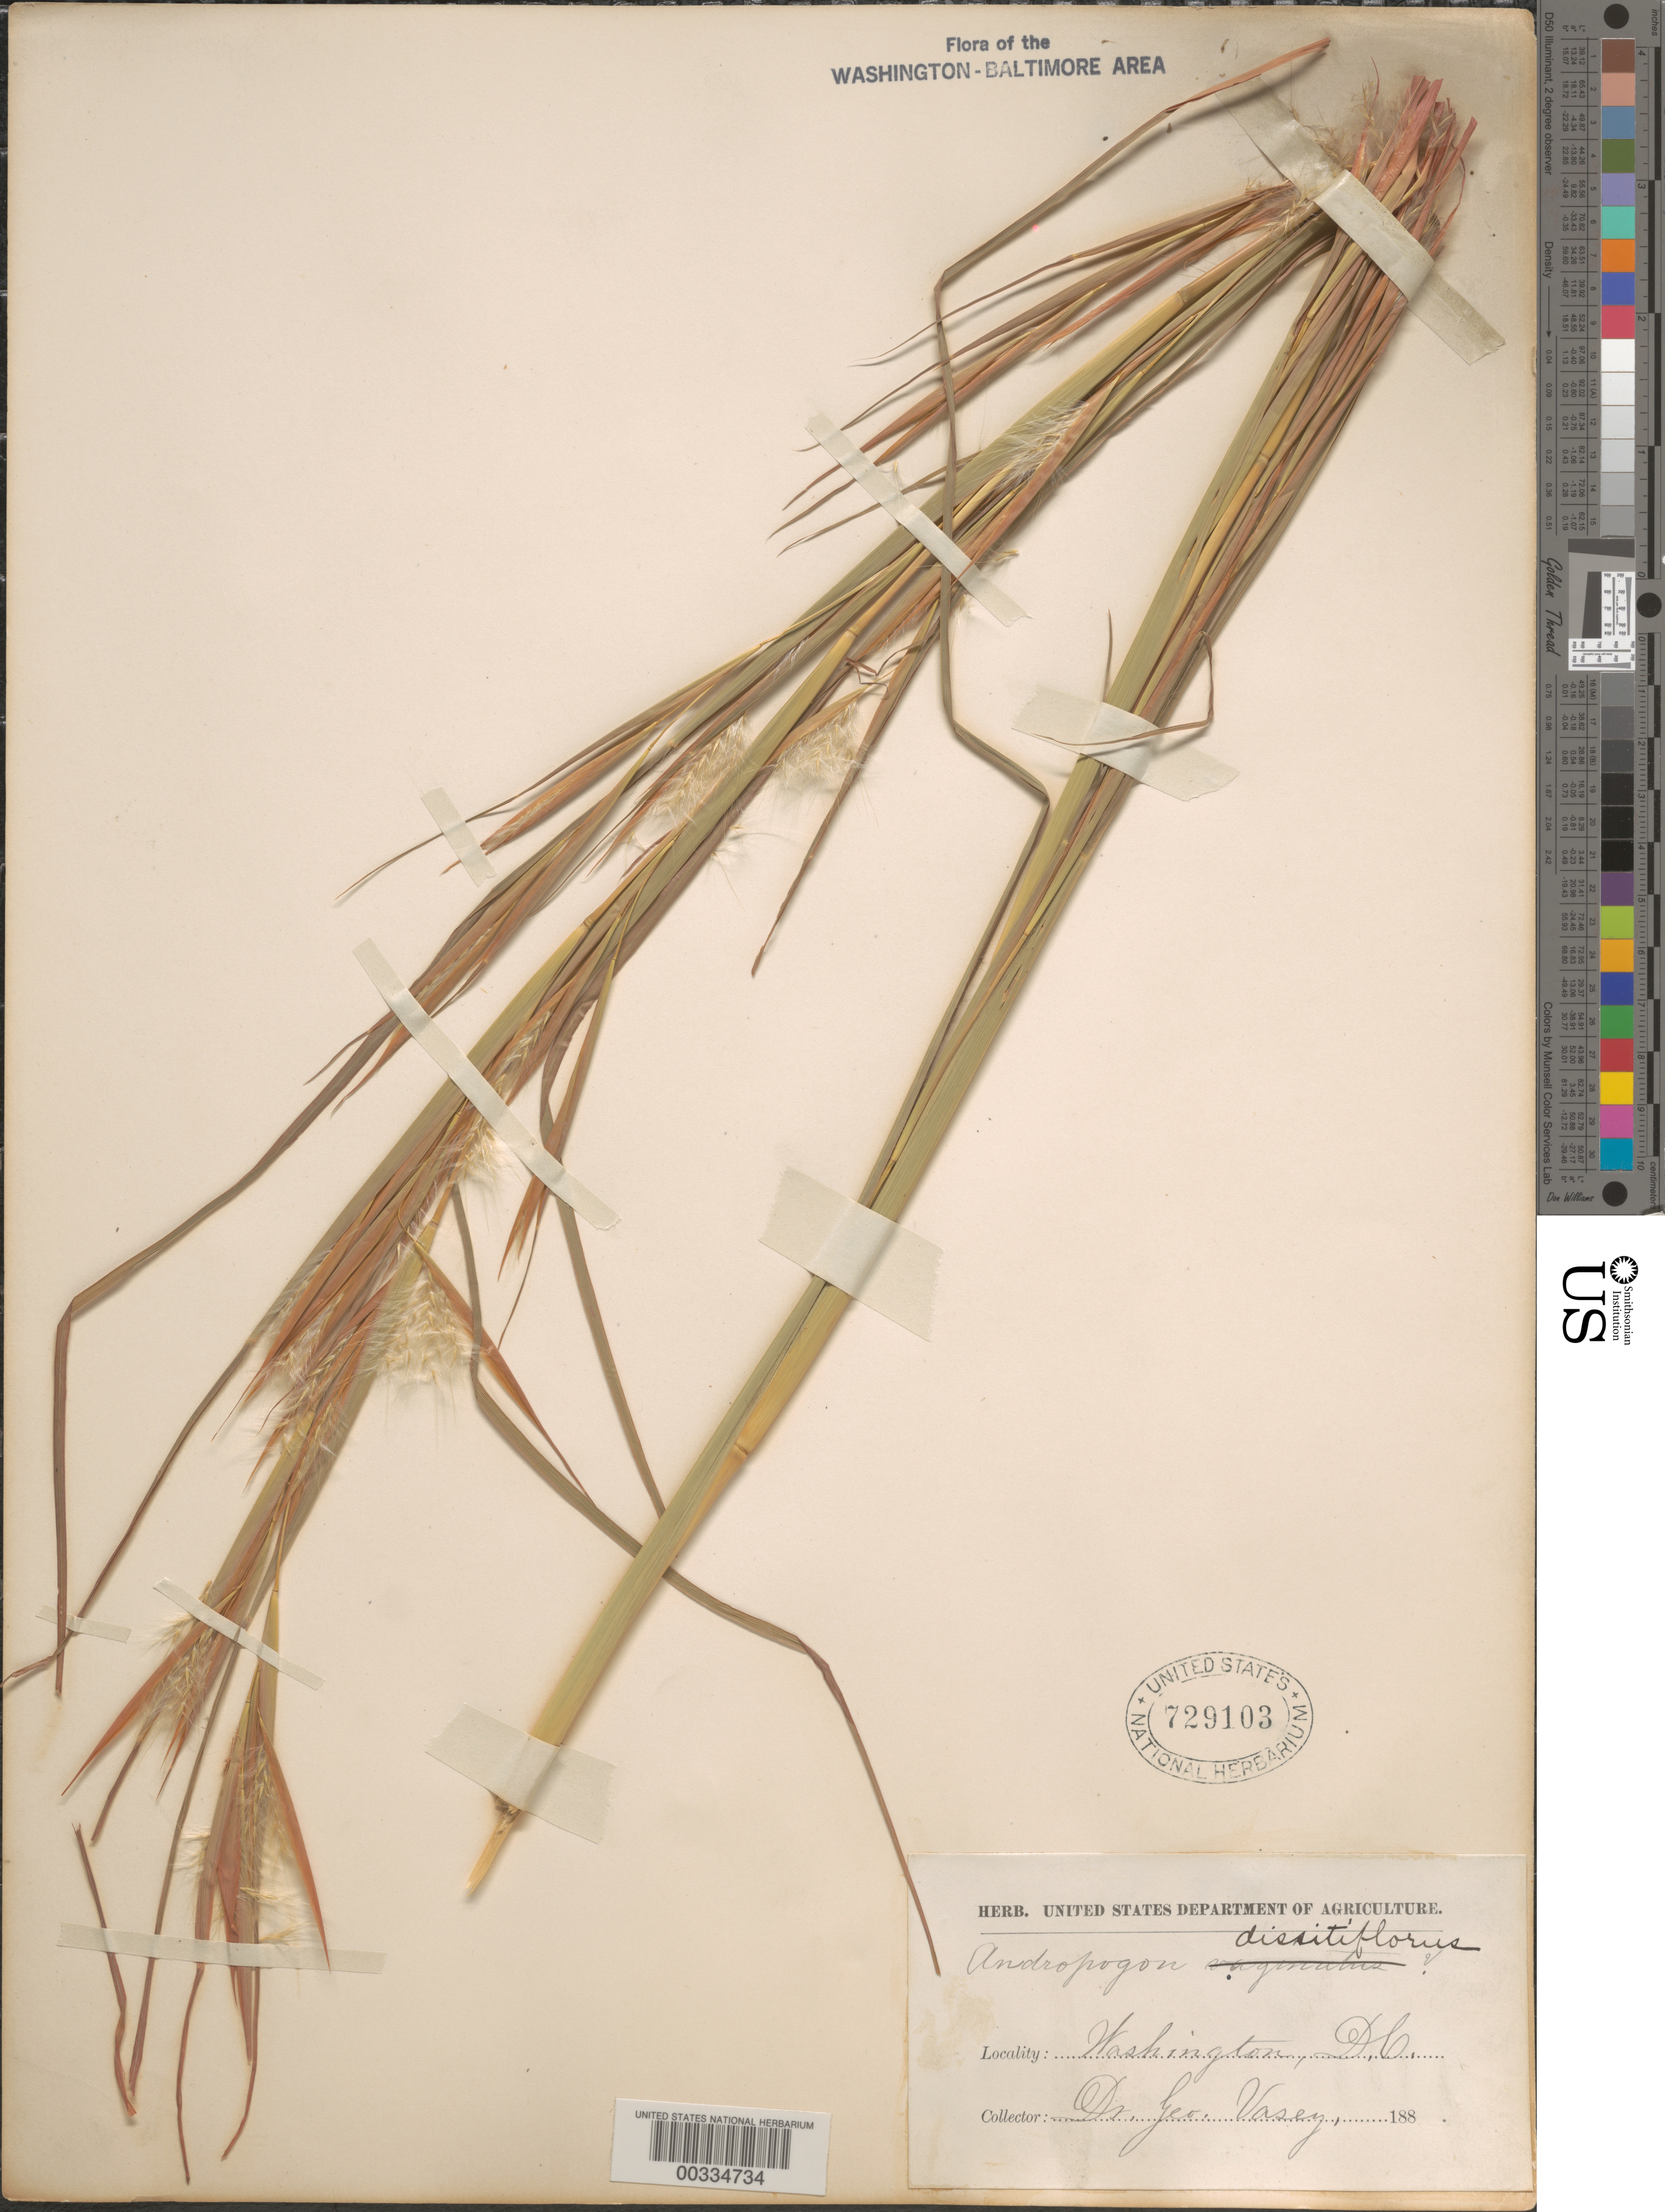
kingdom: Plantae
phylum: Tracheophyta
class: Liliopsida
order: Poales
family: Poaceae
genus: Andropogon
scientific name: Andropogon virginicus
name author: L.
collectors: G. Vasey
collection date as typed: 188-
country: United States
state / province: District of Columbia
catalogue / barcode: US 729103